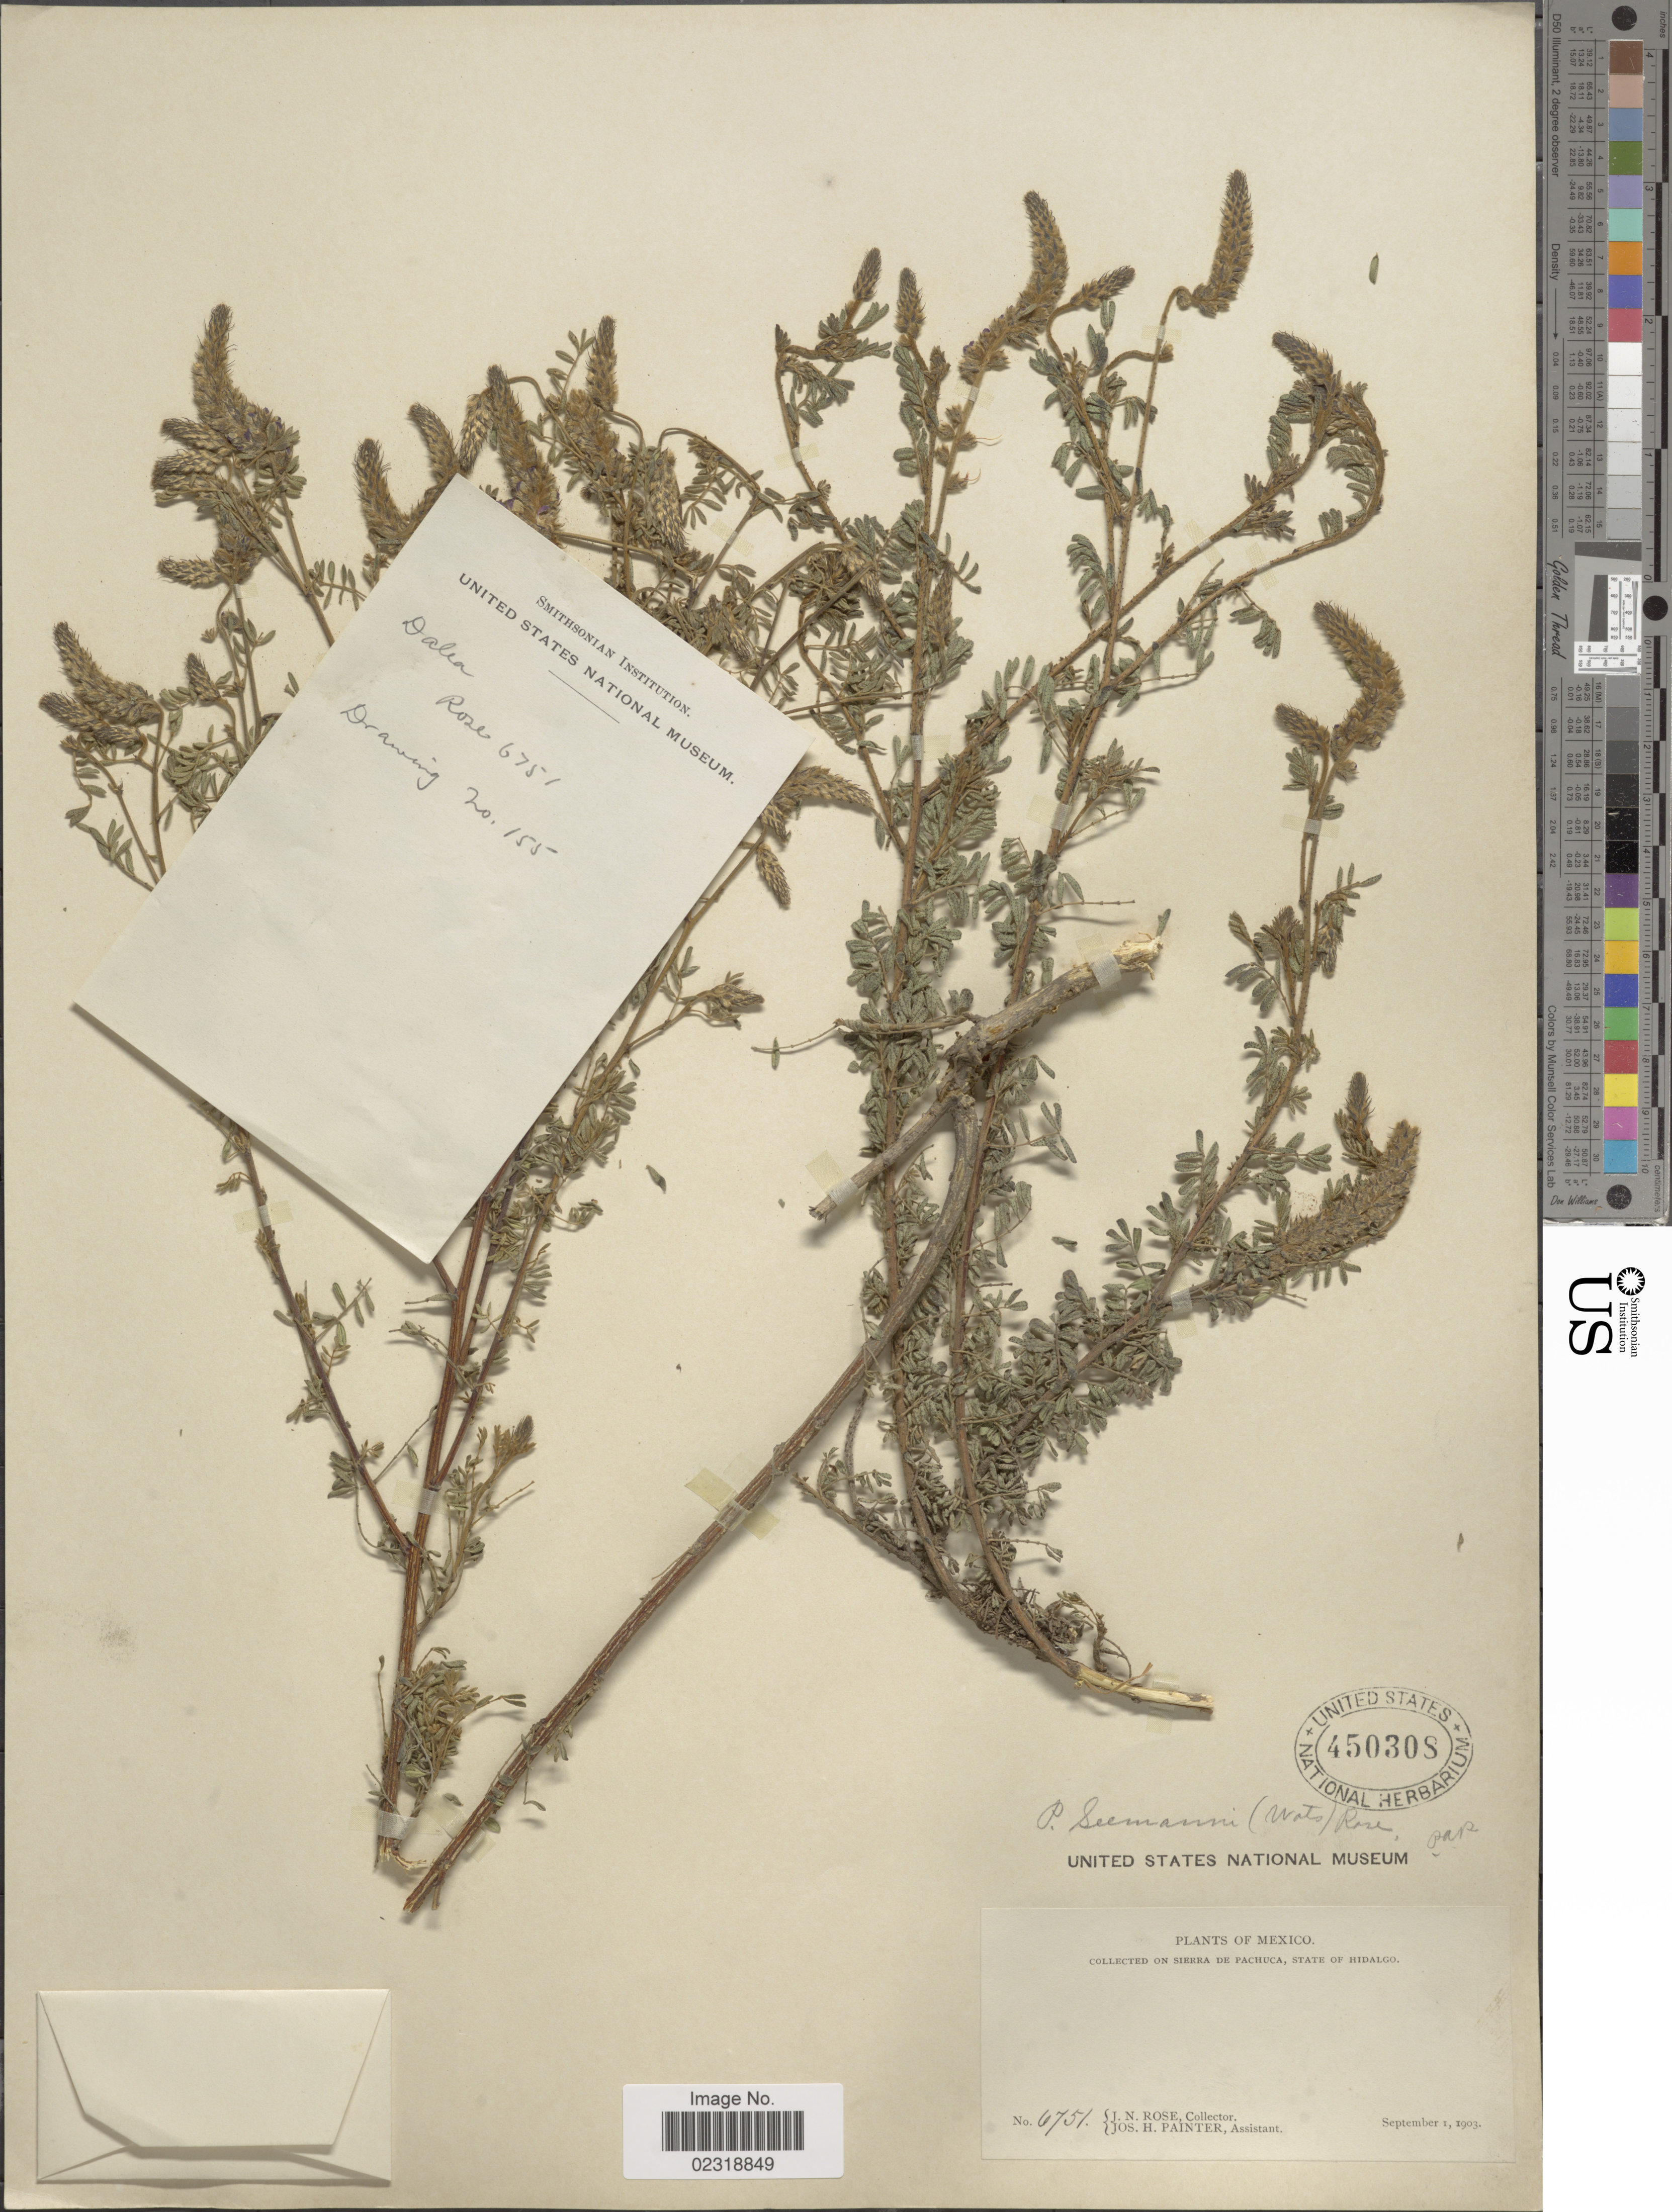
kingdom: Plantae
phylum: Tracheophyta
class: Magnoliopsida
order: Fabales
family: Fabaceae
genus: Dalea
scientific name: Dalea seemannii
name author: S. Watson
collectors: J. N. Rose & J. H. Painter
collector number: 6751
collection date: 1903-09-01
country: Mexico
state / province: Hidalgo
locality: On Sierra de Pachuca.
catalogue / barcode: US 450308